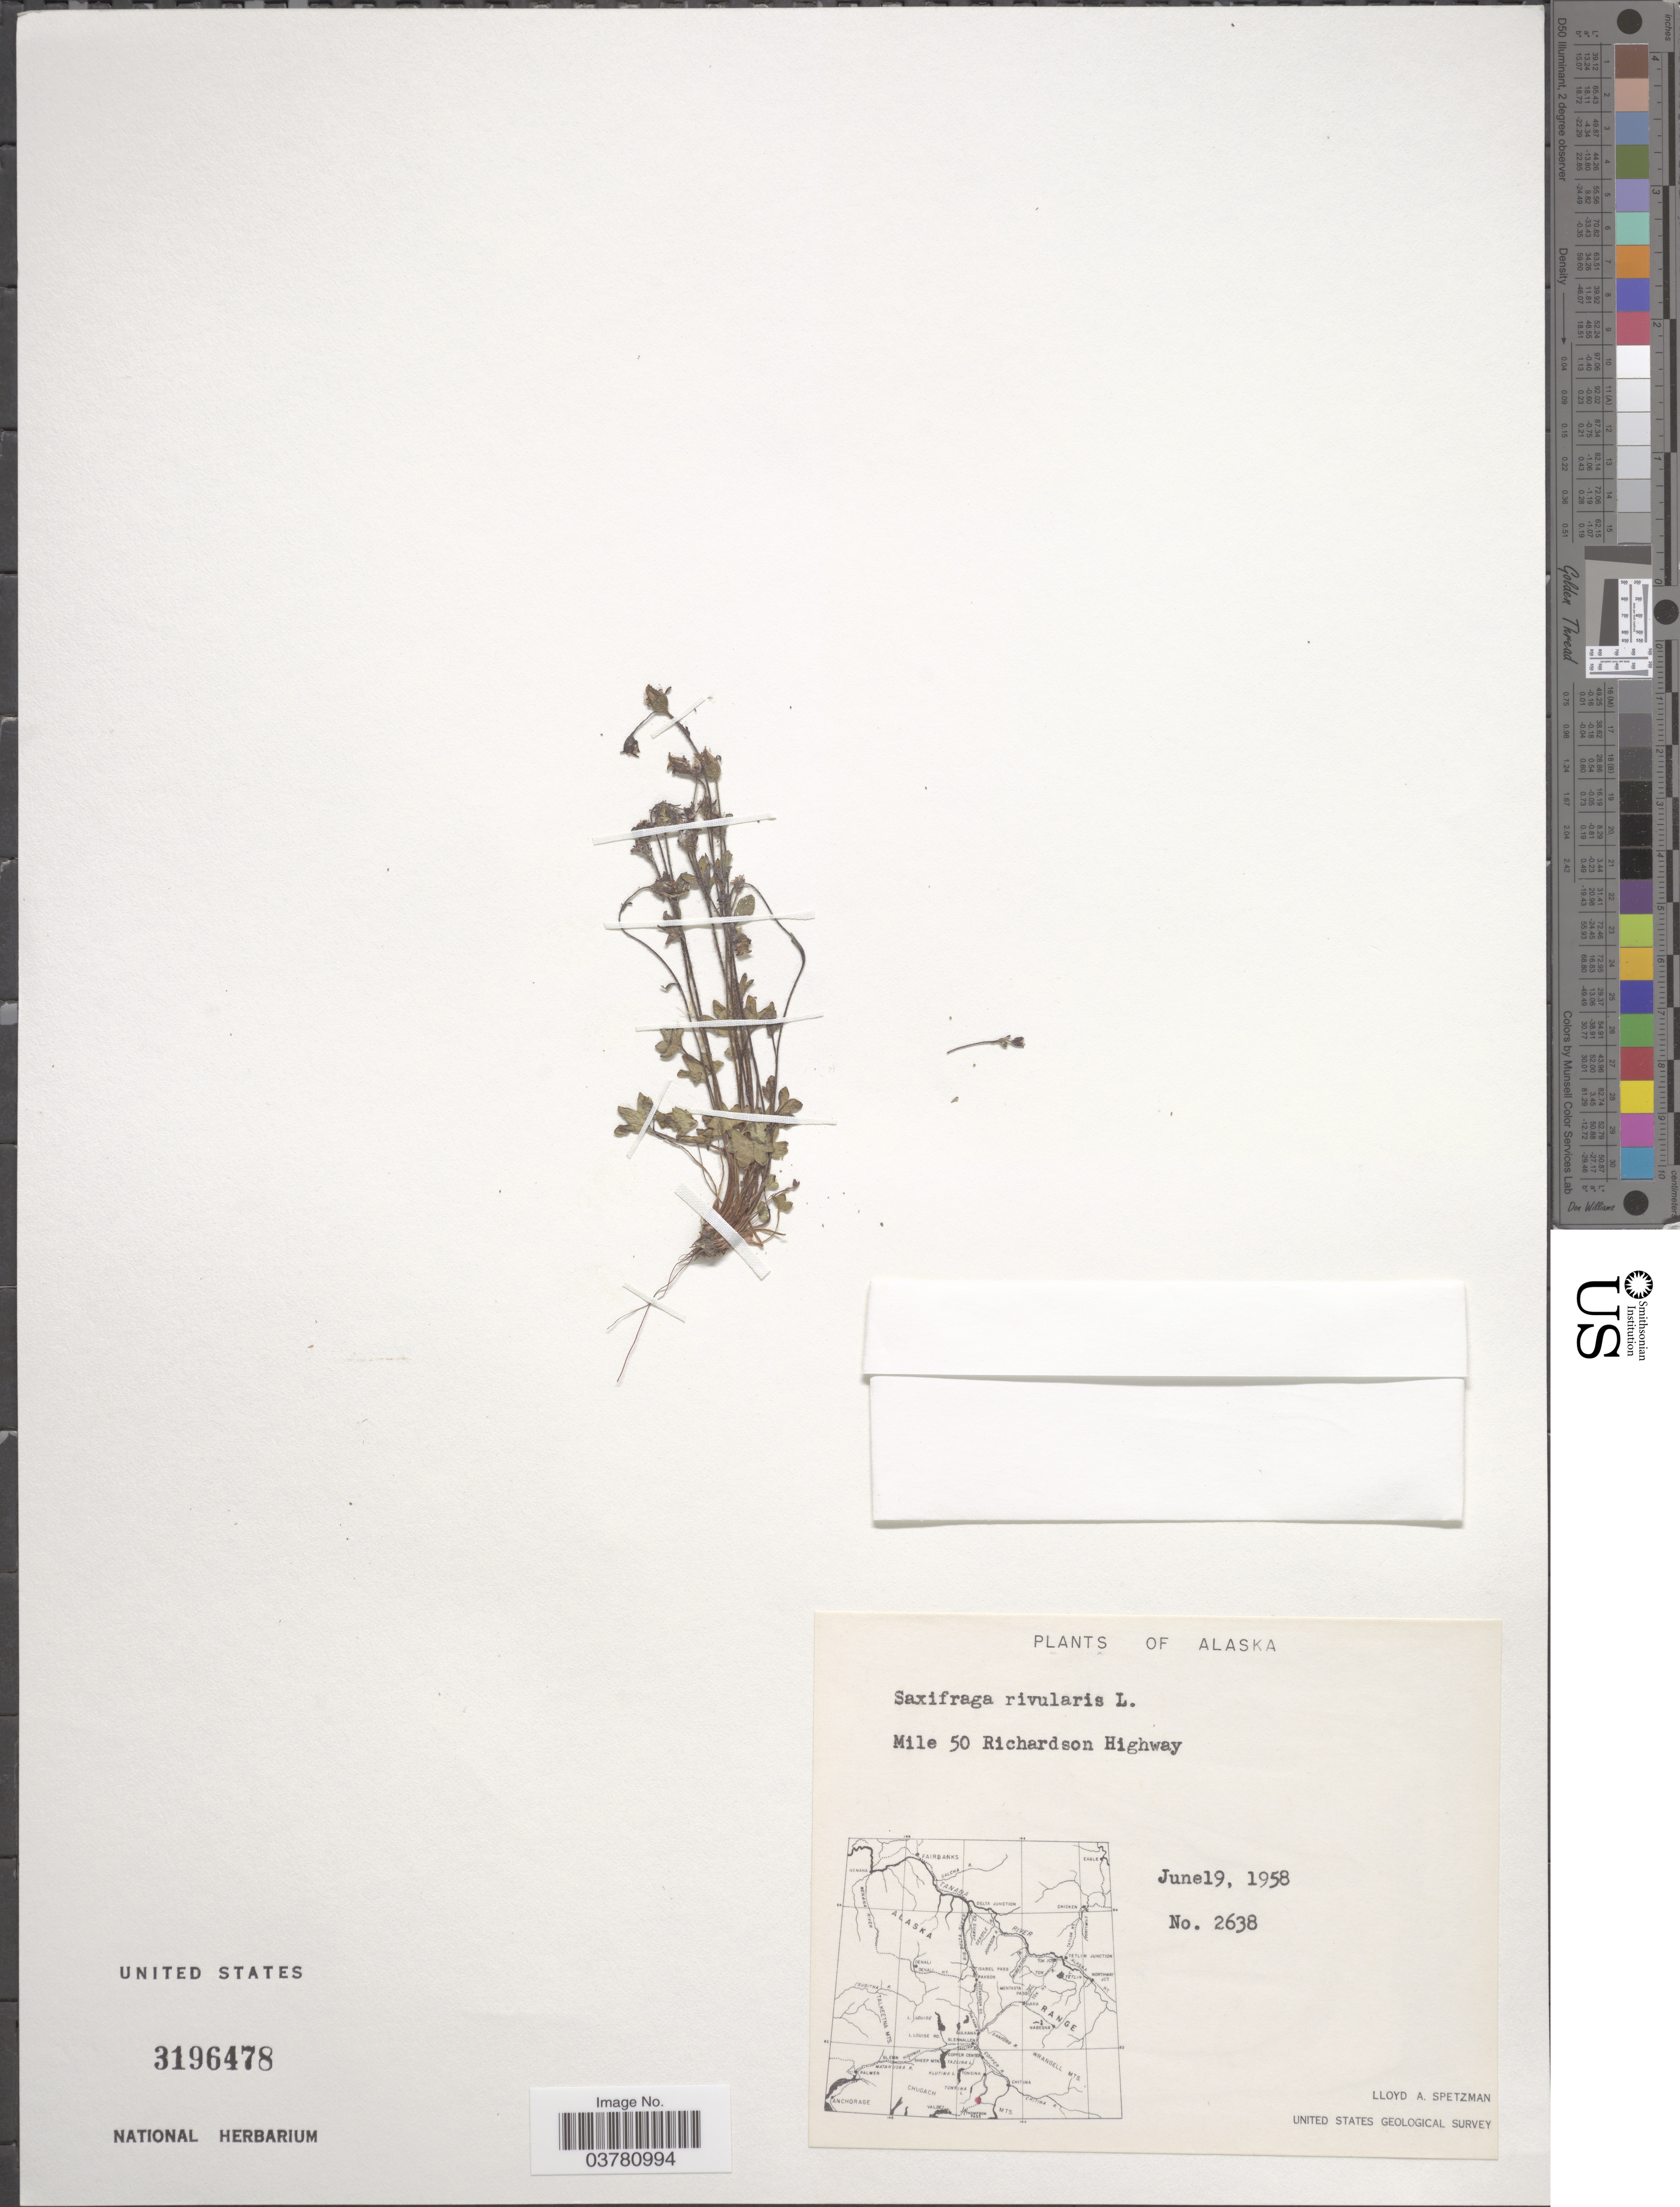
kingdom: Plantae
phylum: Tracheophyta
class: Magnoliopsida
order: Saxifragales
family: Saxifragaceae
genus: Saxifraga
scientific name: Saxifraga rivularis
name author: L.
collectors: L. Spetzman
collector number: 2638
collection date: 1958-06-19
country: United States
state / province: Alaska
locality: Mile 50 Richardson Highway. United States Geological Survey.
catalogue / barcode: US 3196478